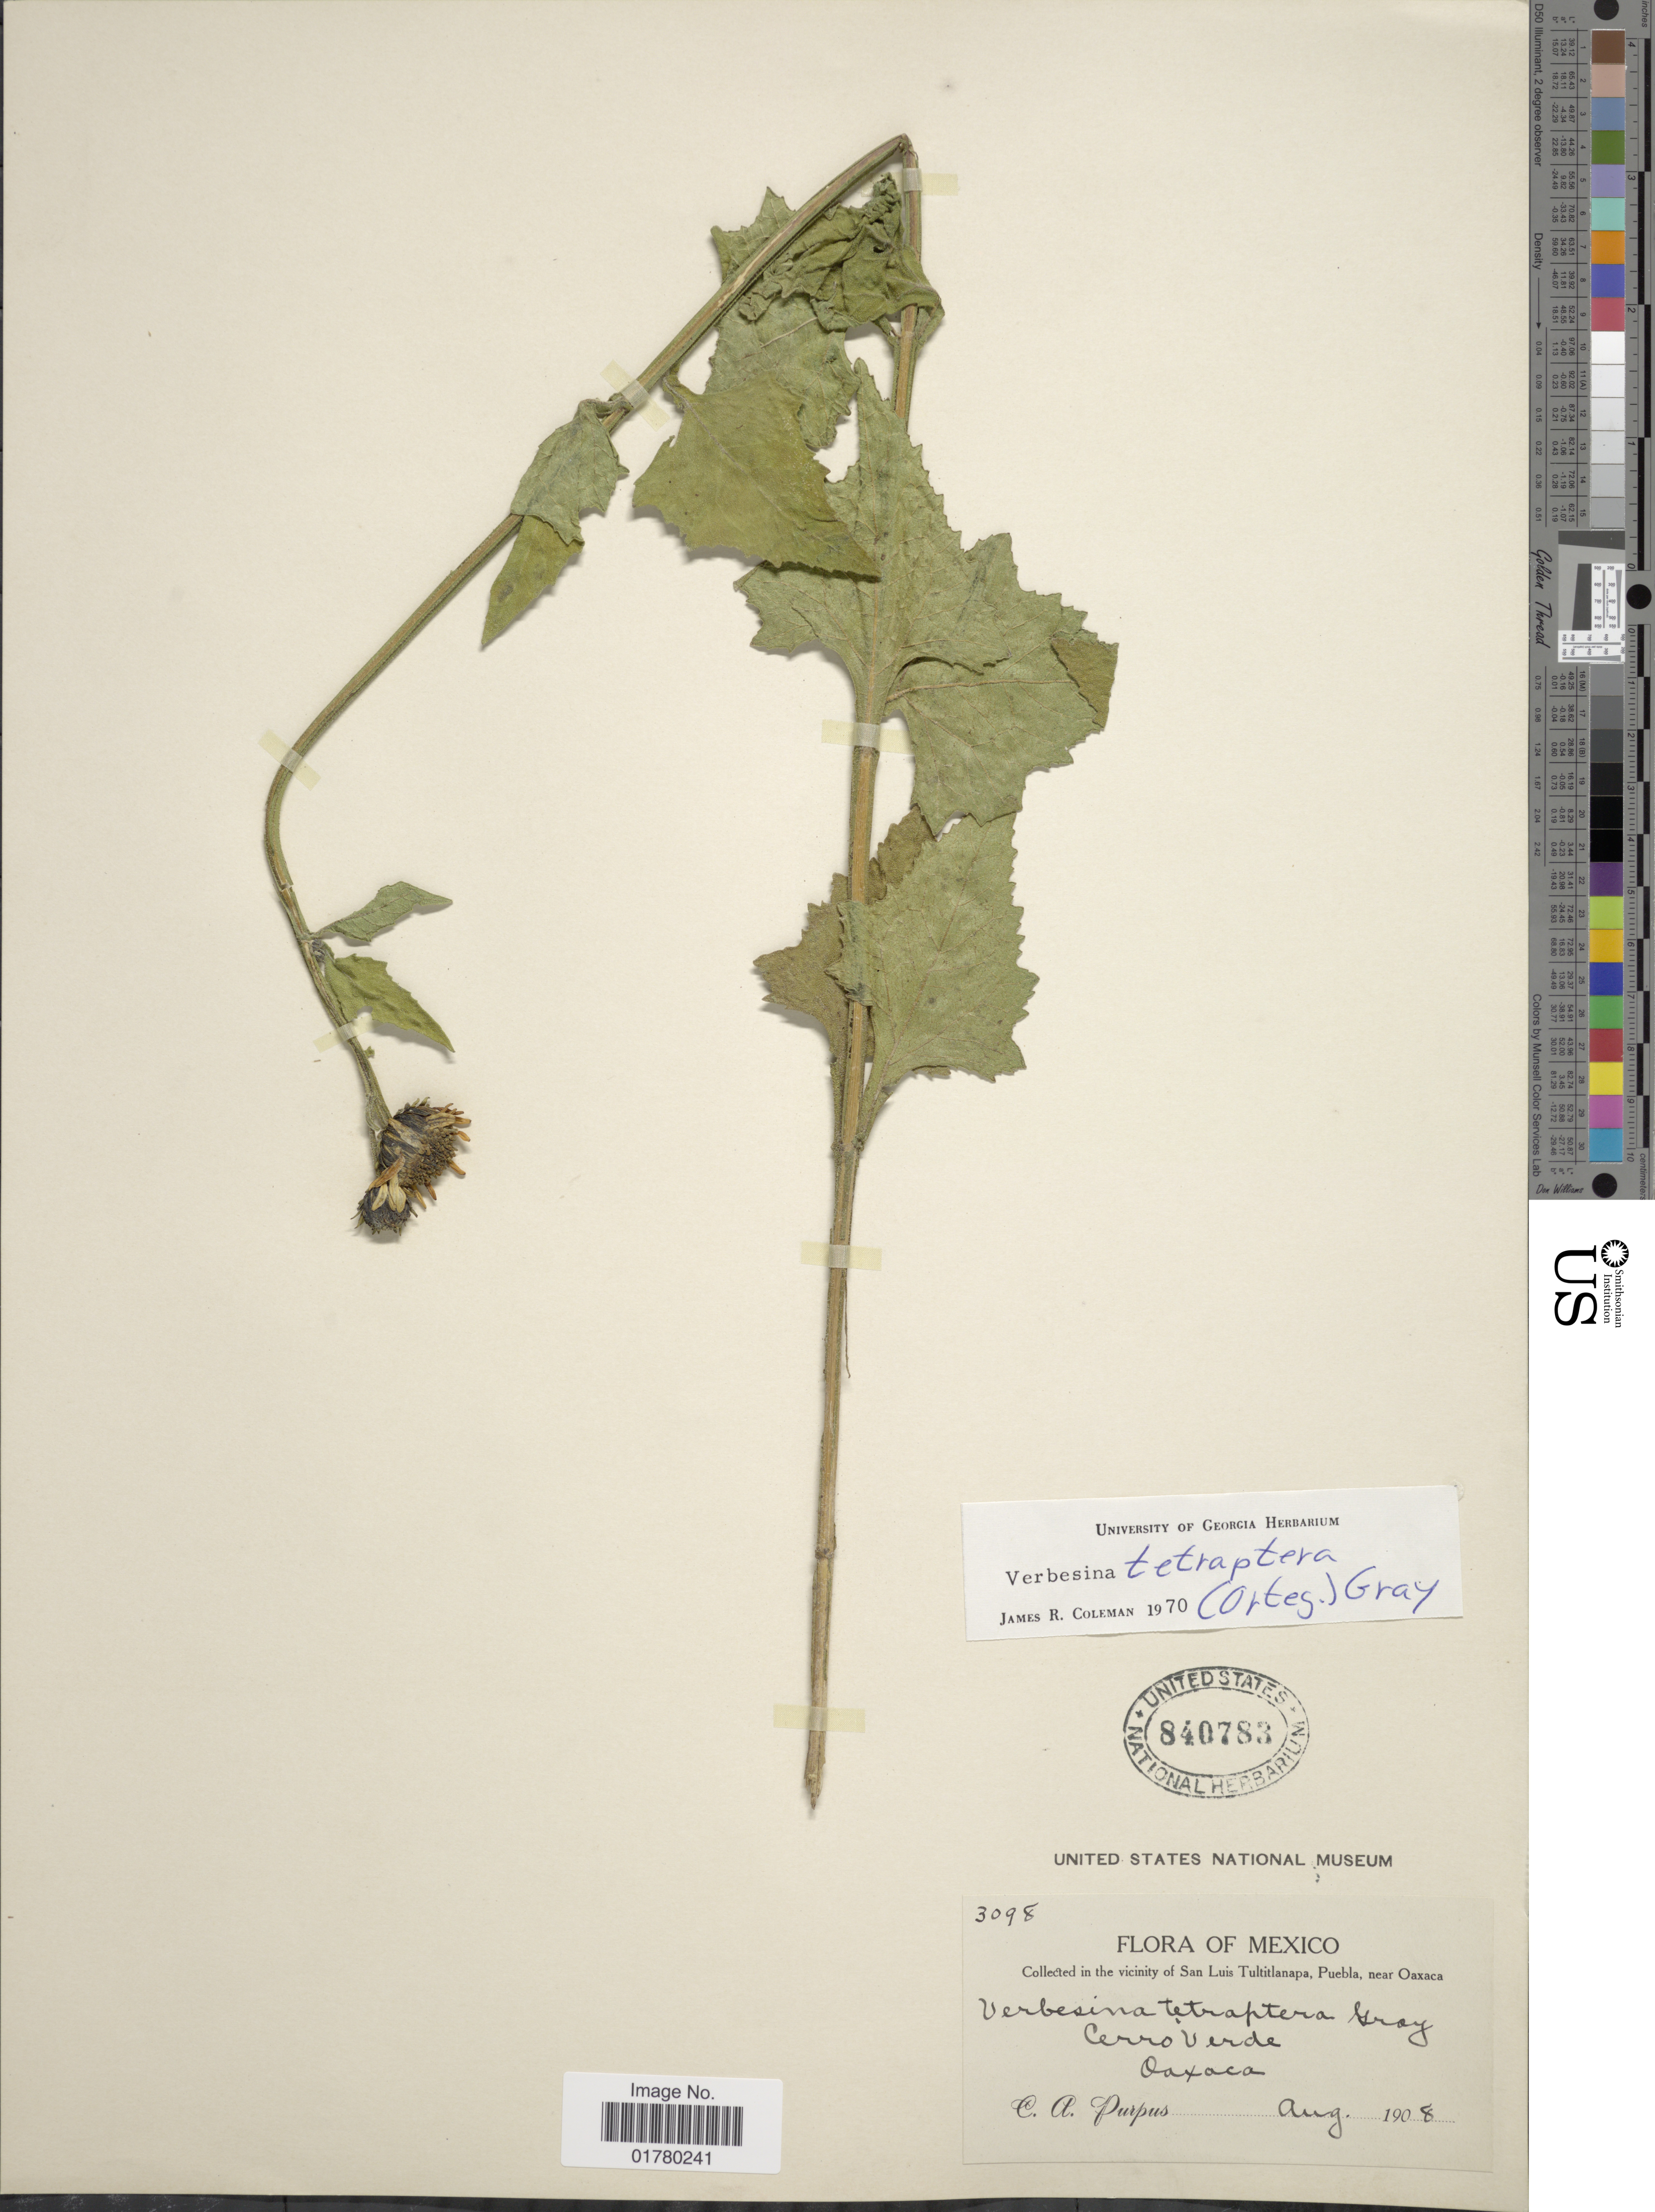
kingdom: Plantae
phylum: Tracheophyta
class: Magnoliopsida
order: Asterales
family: Asteraceae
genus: Verbesina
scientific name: Verbesina tetraptera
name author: (Ortega) A. Gray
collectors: C. A. Purpus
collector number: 3098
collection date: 1908-08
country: Mexico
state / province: Oaxaca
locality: In the vicinity of San Luis Tultitlanapa, Puebla, near Oaxaca, Cerro Verde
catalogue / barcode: US 840783